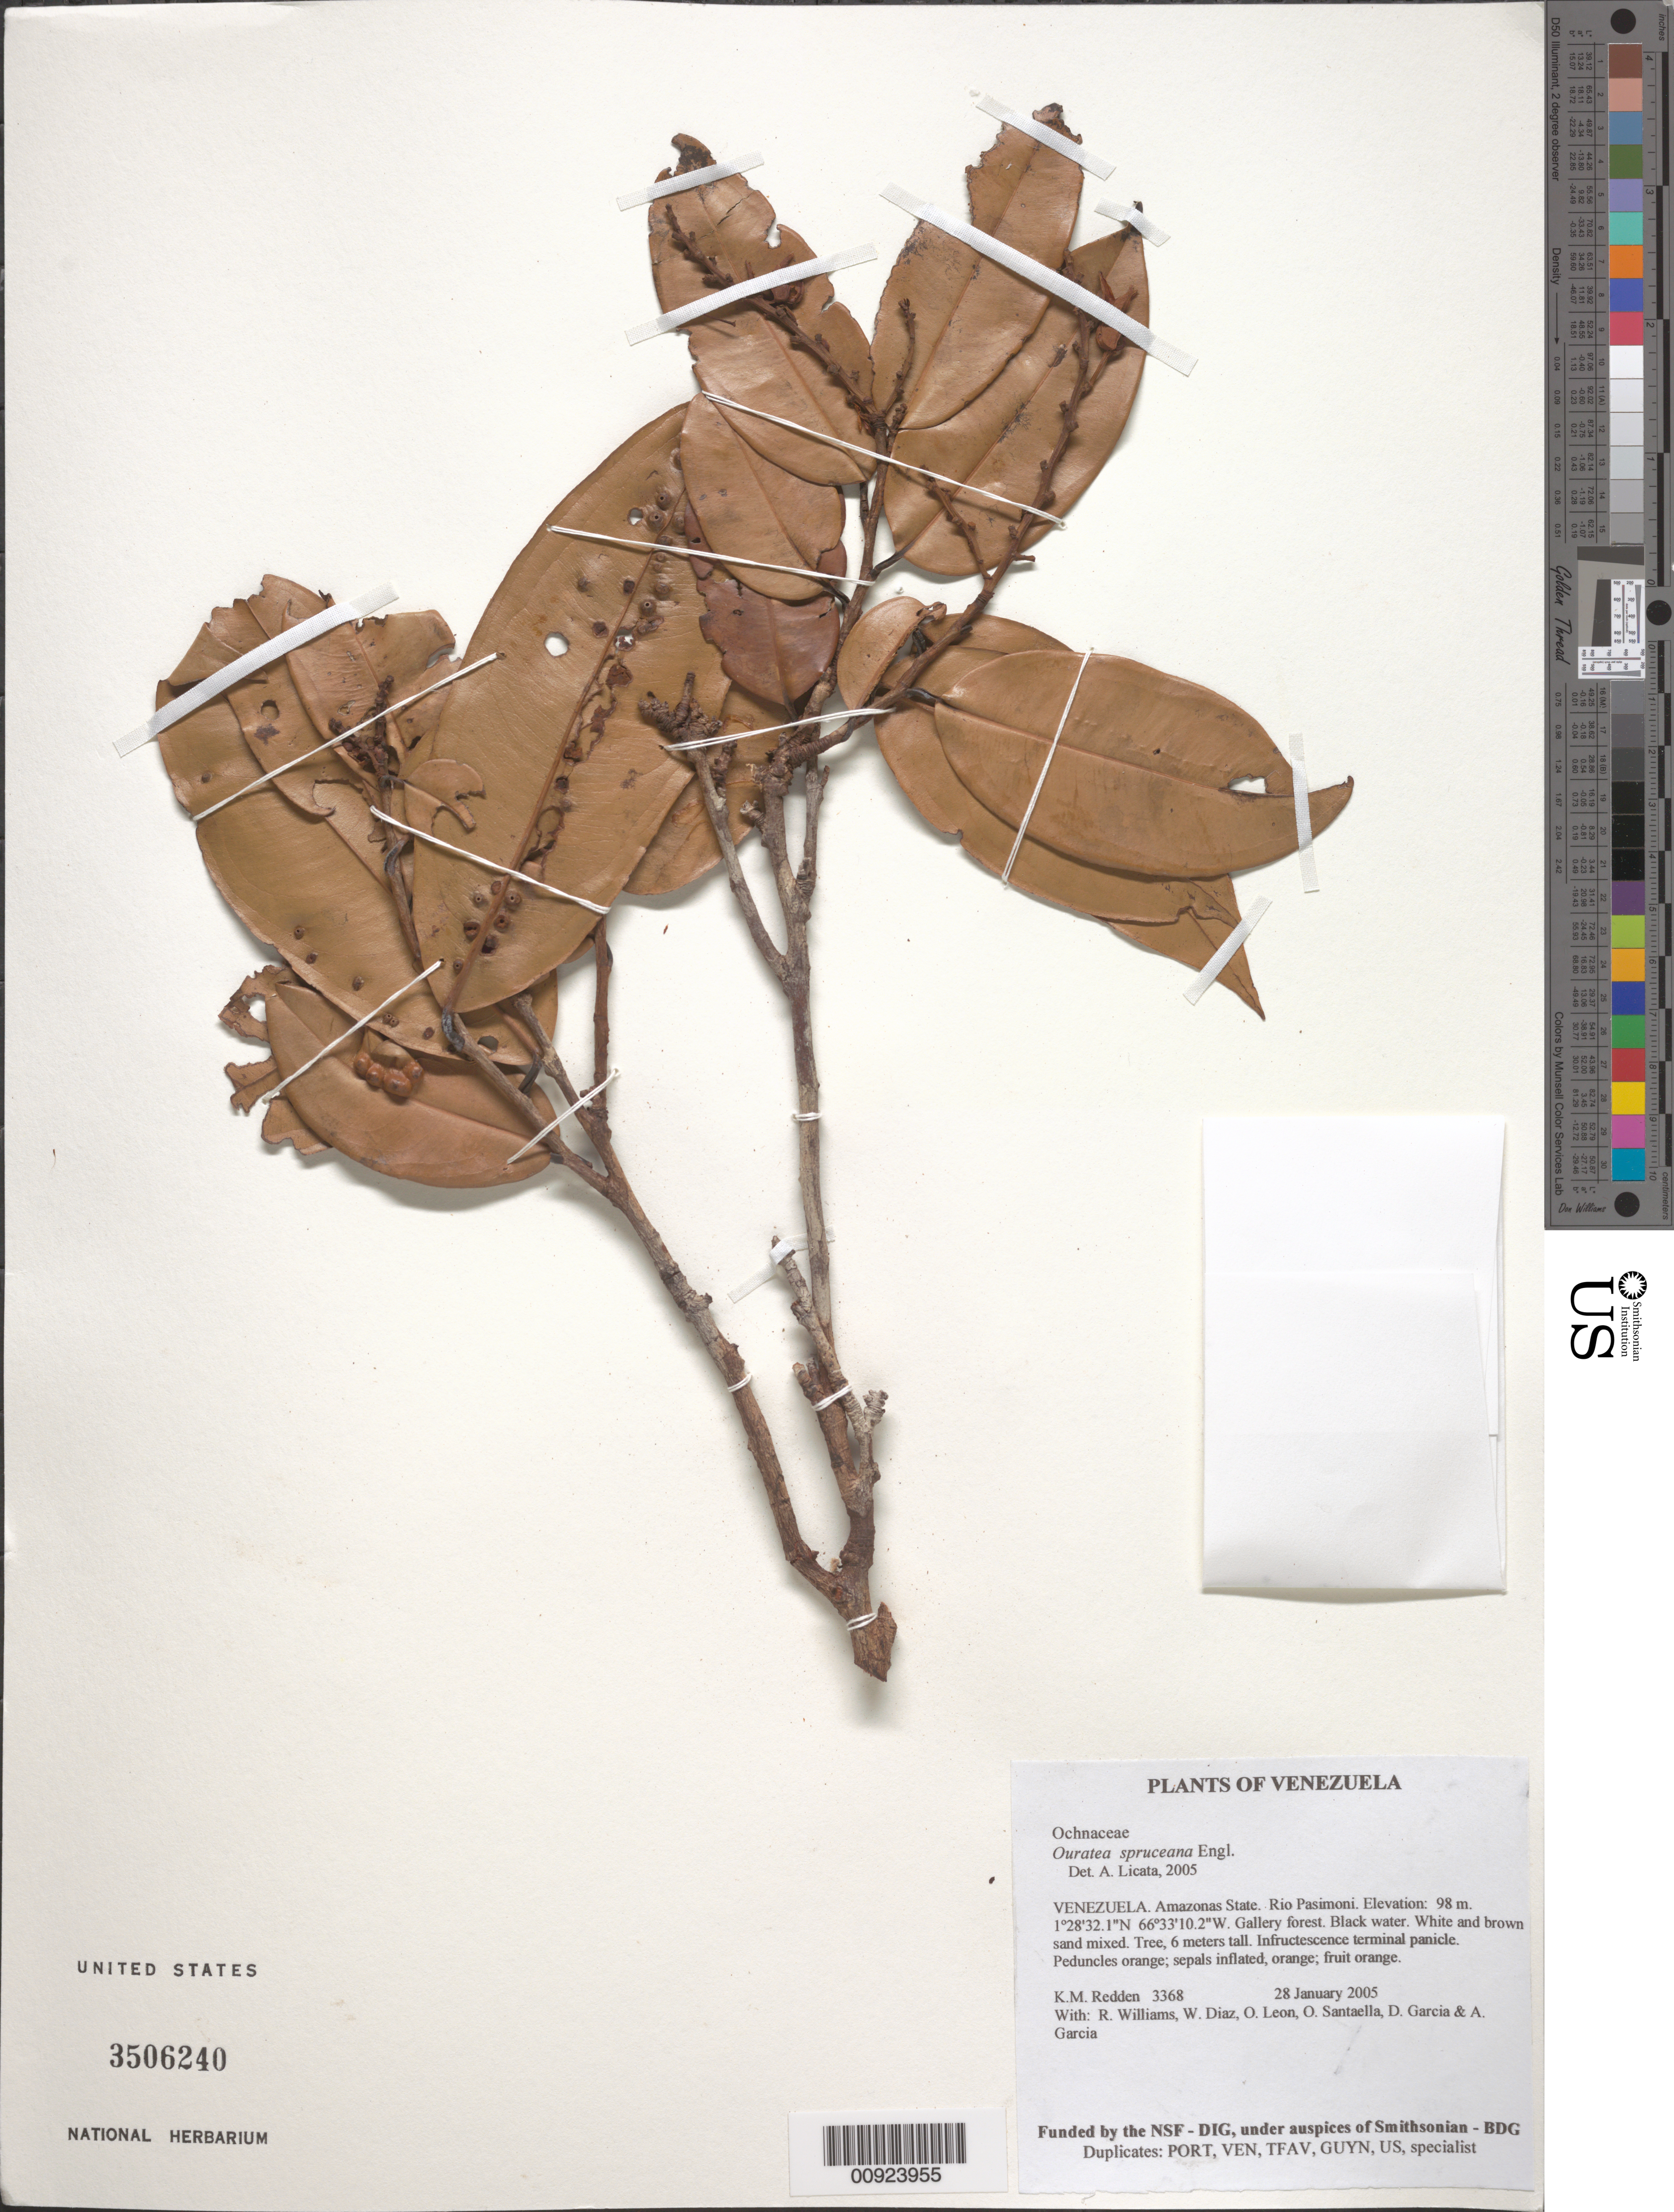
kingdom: Plantae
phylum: Tracheophyta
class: Magnoliopsida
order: Malpighiales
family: Ochnaceae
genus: Ouratea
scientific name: Ouratea spruceana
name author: Engl.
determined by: Licata, A., (PORT), Univ. Nac. Exp. de los Llanos Ezequiel Zamora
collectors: K. M. Redden, R. Williams, W. Díaz P., O. León, O. Santaella, D. Garcia & A. Garcia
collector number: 3368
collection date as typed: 28 January 2005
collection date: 2005-01-28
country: Venezuela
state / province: Amazonas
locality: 05 - Rio Pasimoni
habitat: Gallery forest. Black water. White and brown sand mixed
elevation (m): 98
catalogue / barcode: US 3506240